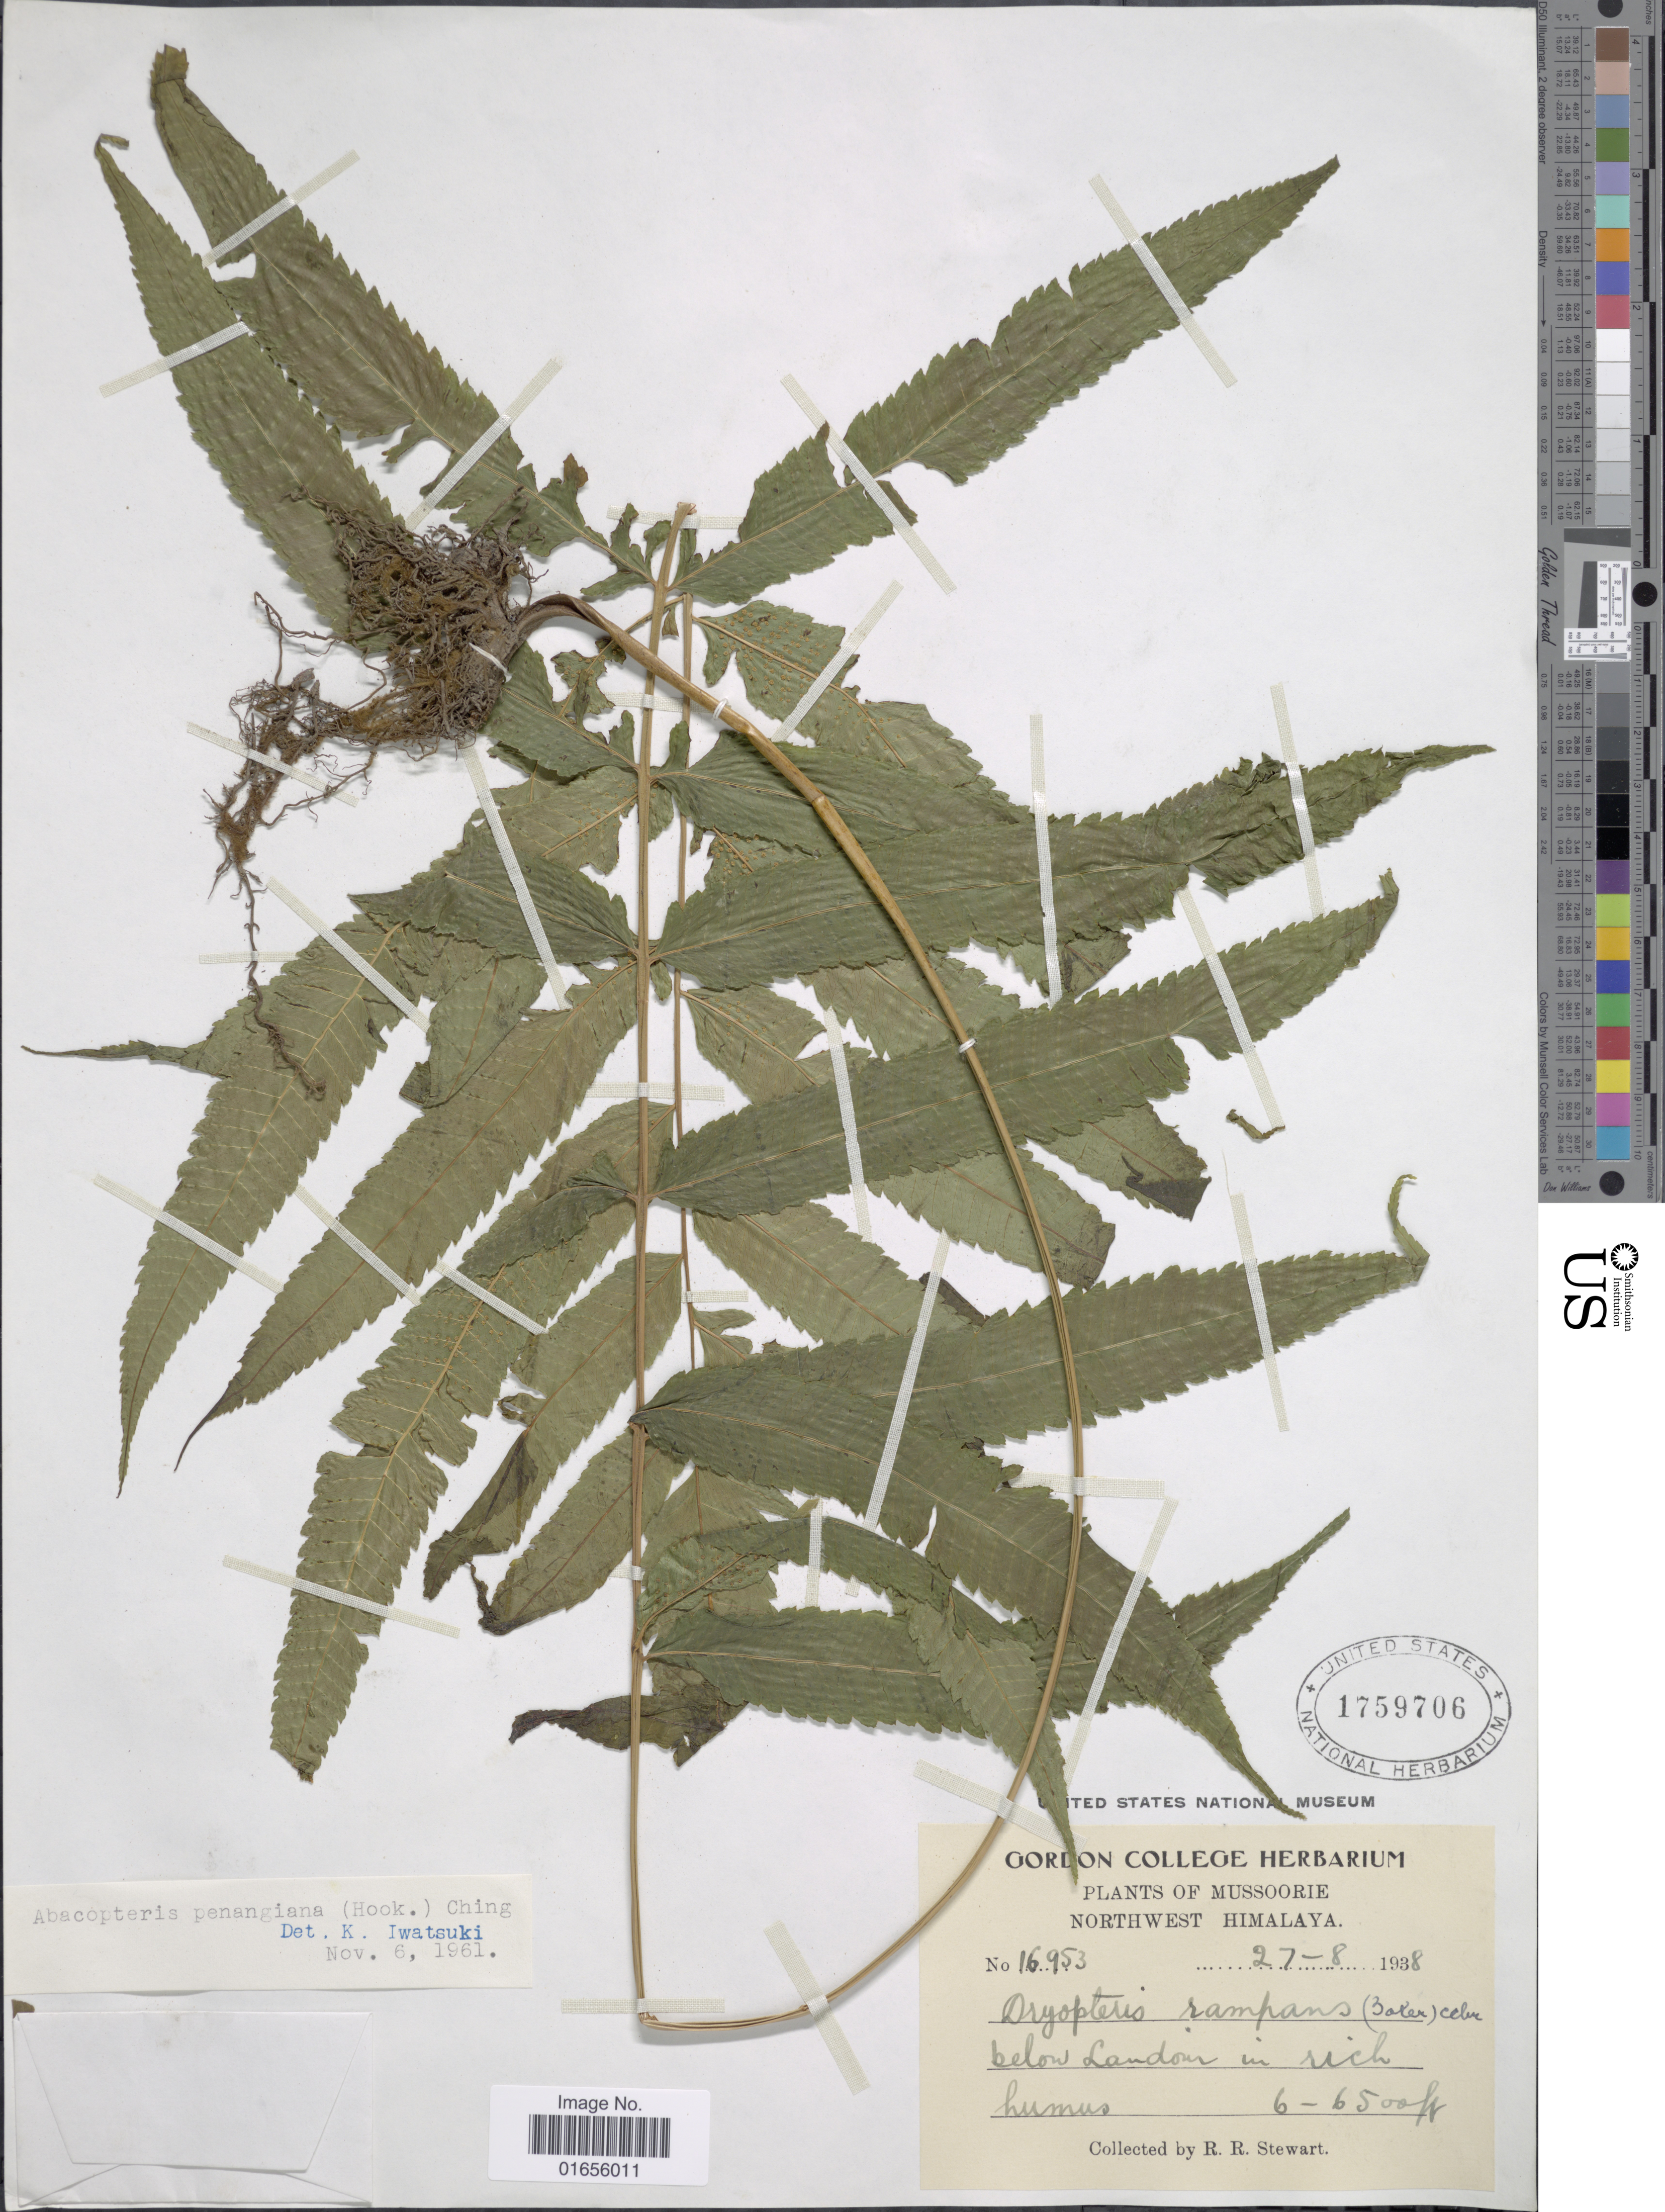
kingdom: Plantae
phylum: Tracheophyta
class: Polypodiopsida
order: Polypodiales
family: Thelypteridaceae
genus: Pronephrium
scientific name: Pronephrium penangiana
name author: (Hook.) Holttum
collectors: R. R. Stewart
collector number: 16953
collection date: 1938-08-27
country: India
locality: Mussoorie, Northwest Himalaya, below Landour in rich humus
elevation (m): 1829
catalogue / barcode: US 1759706